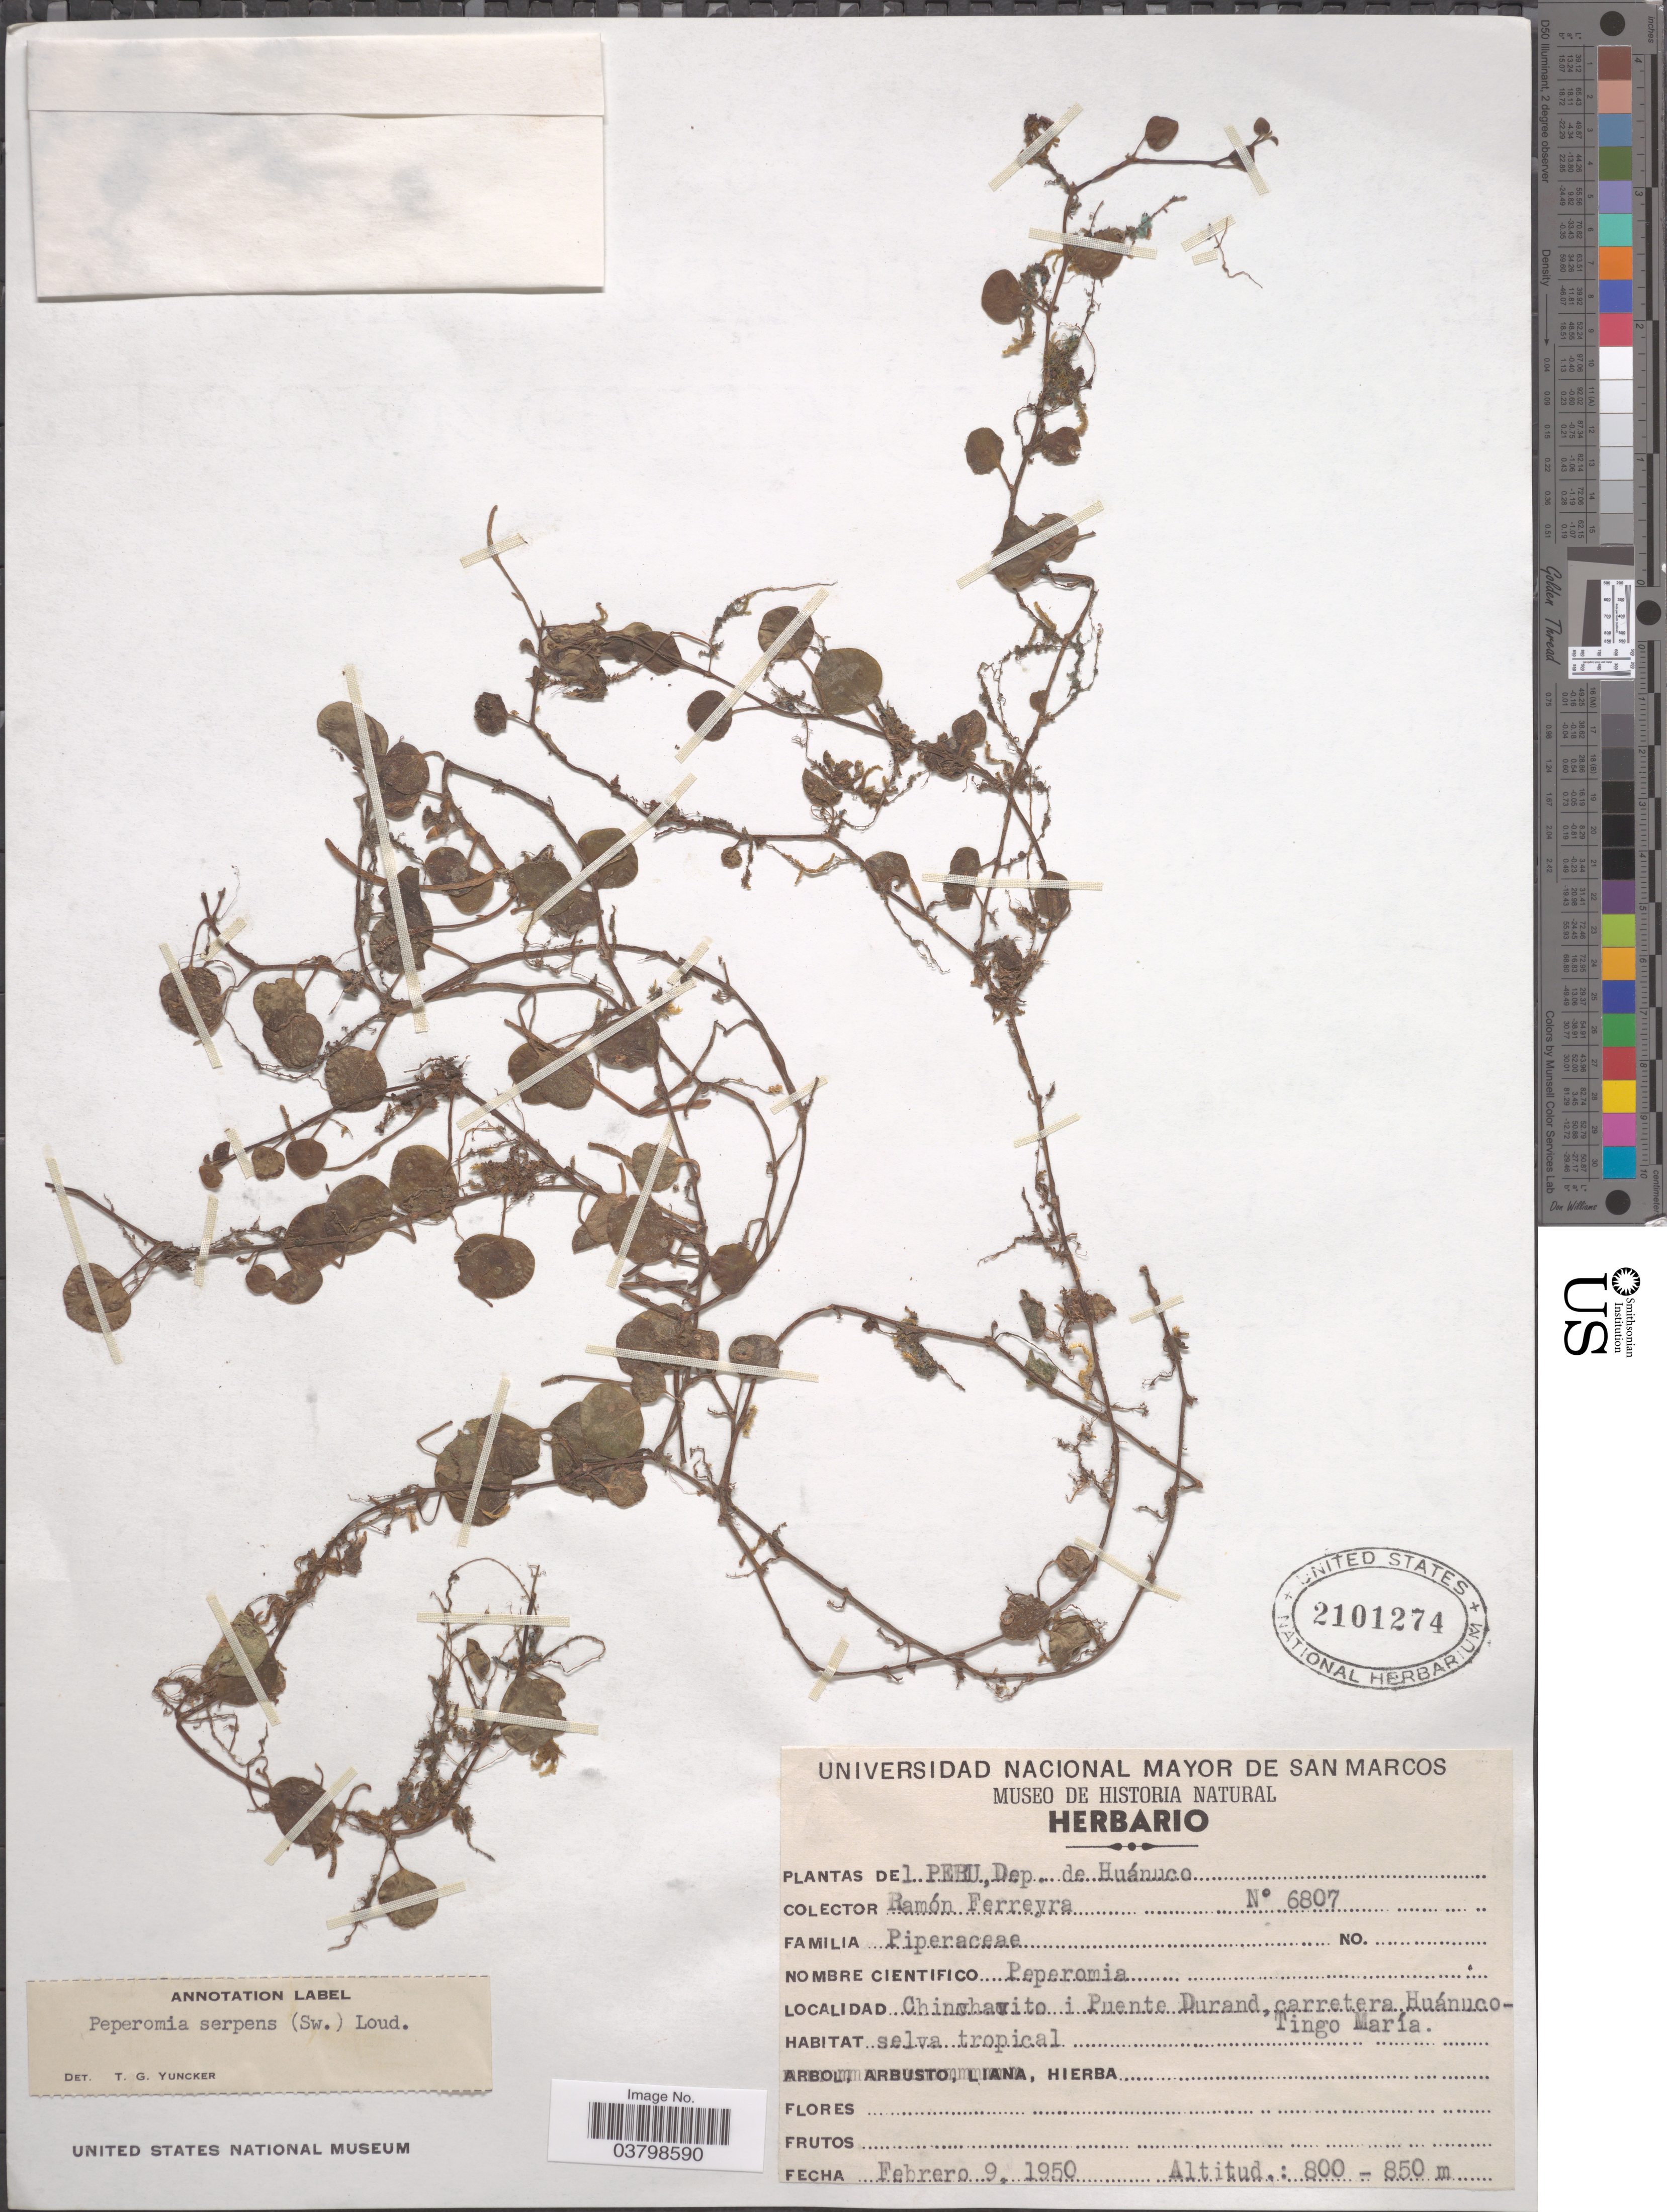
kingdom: Plantae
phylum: Tracheophyta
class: Magnoliopsida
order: Piperales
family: Piperaceae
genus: Peperomia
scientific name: Peperomia serpens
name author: (Sw.) Loudon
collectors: R. A. Ferreyra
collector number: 6807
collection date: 1950-02-09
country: Peru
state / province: Huánuco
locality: Chinchavito i Puente Durand, carretera Huánuco - Tingo María, Dep. de Huánuco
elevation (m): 800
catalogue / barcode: US 2101274